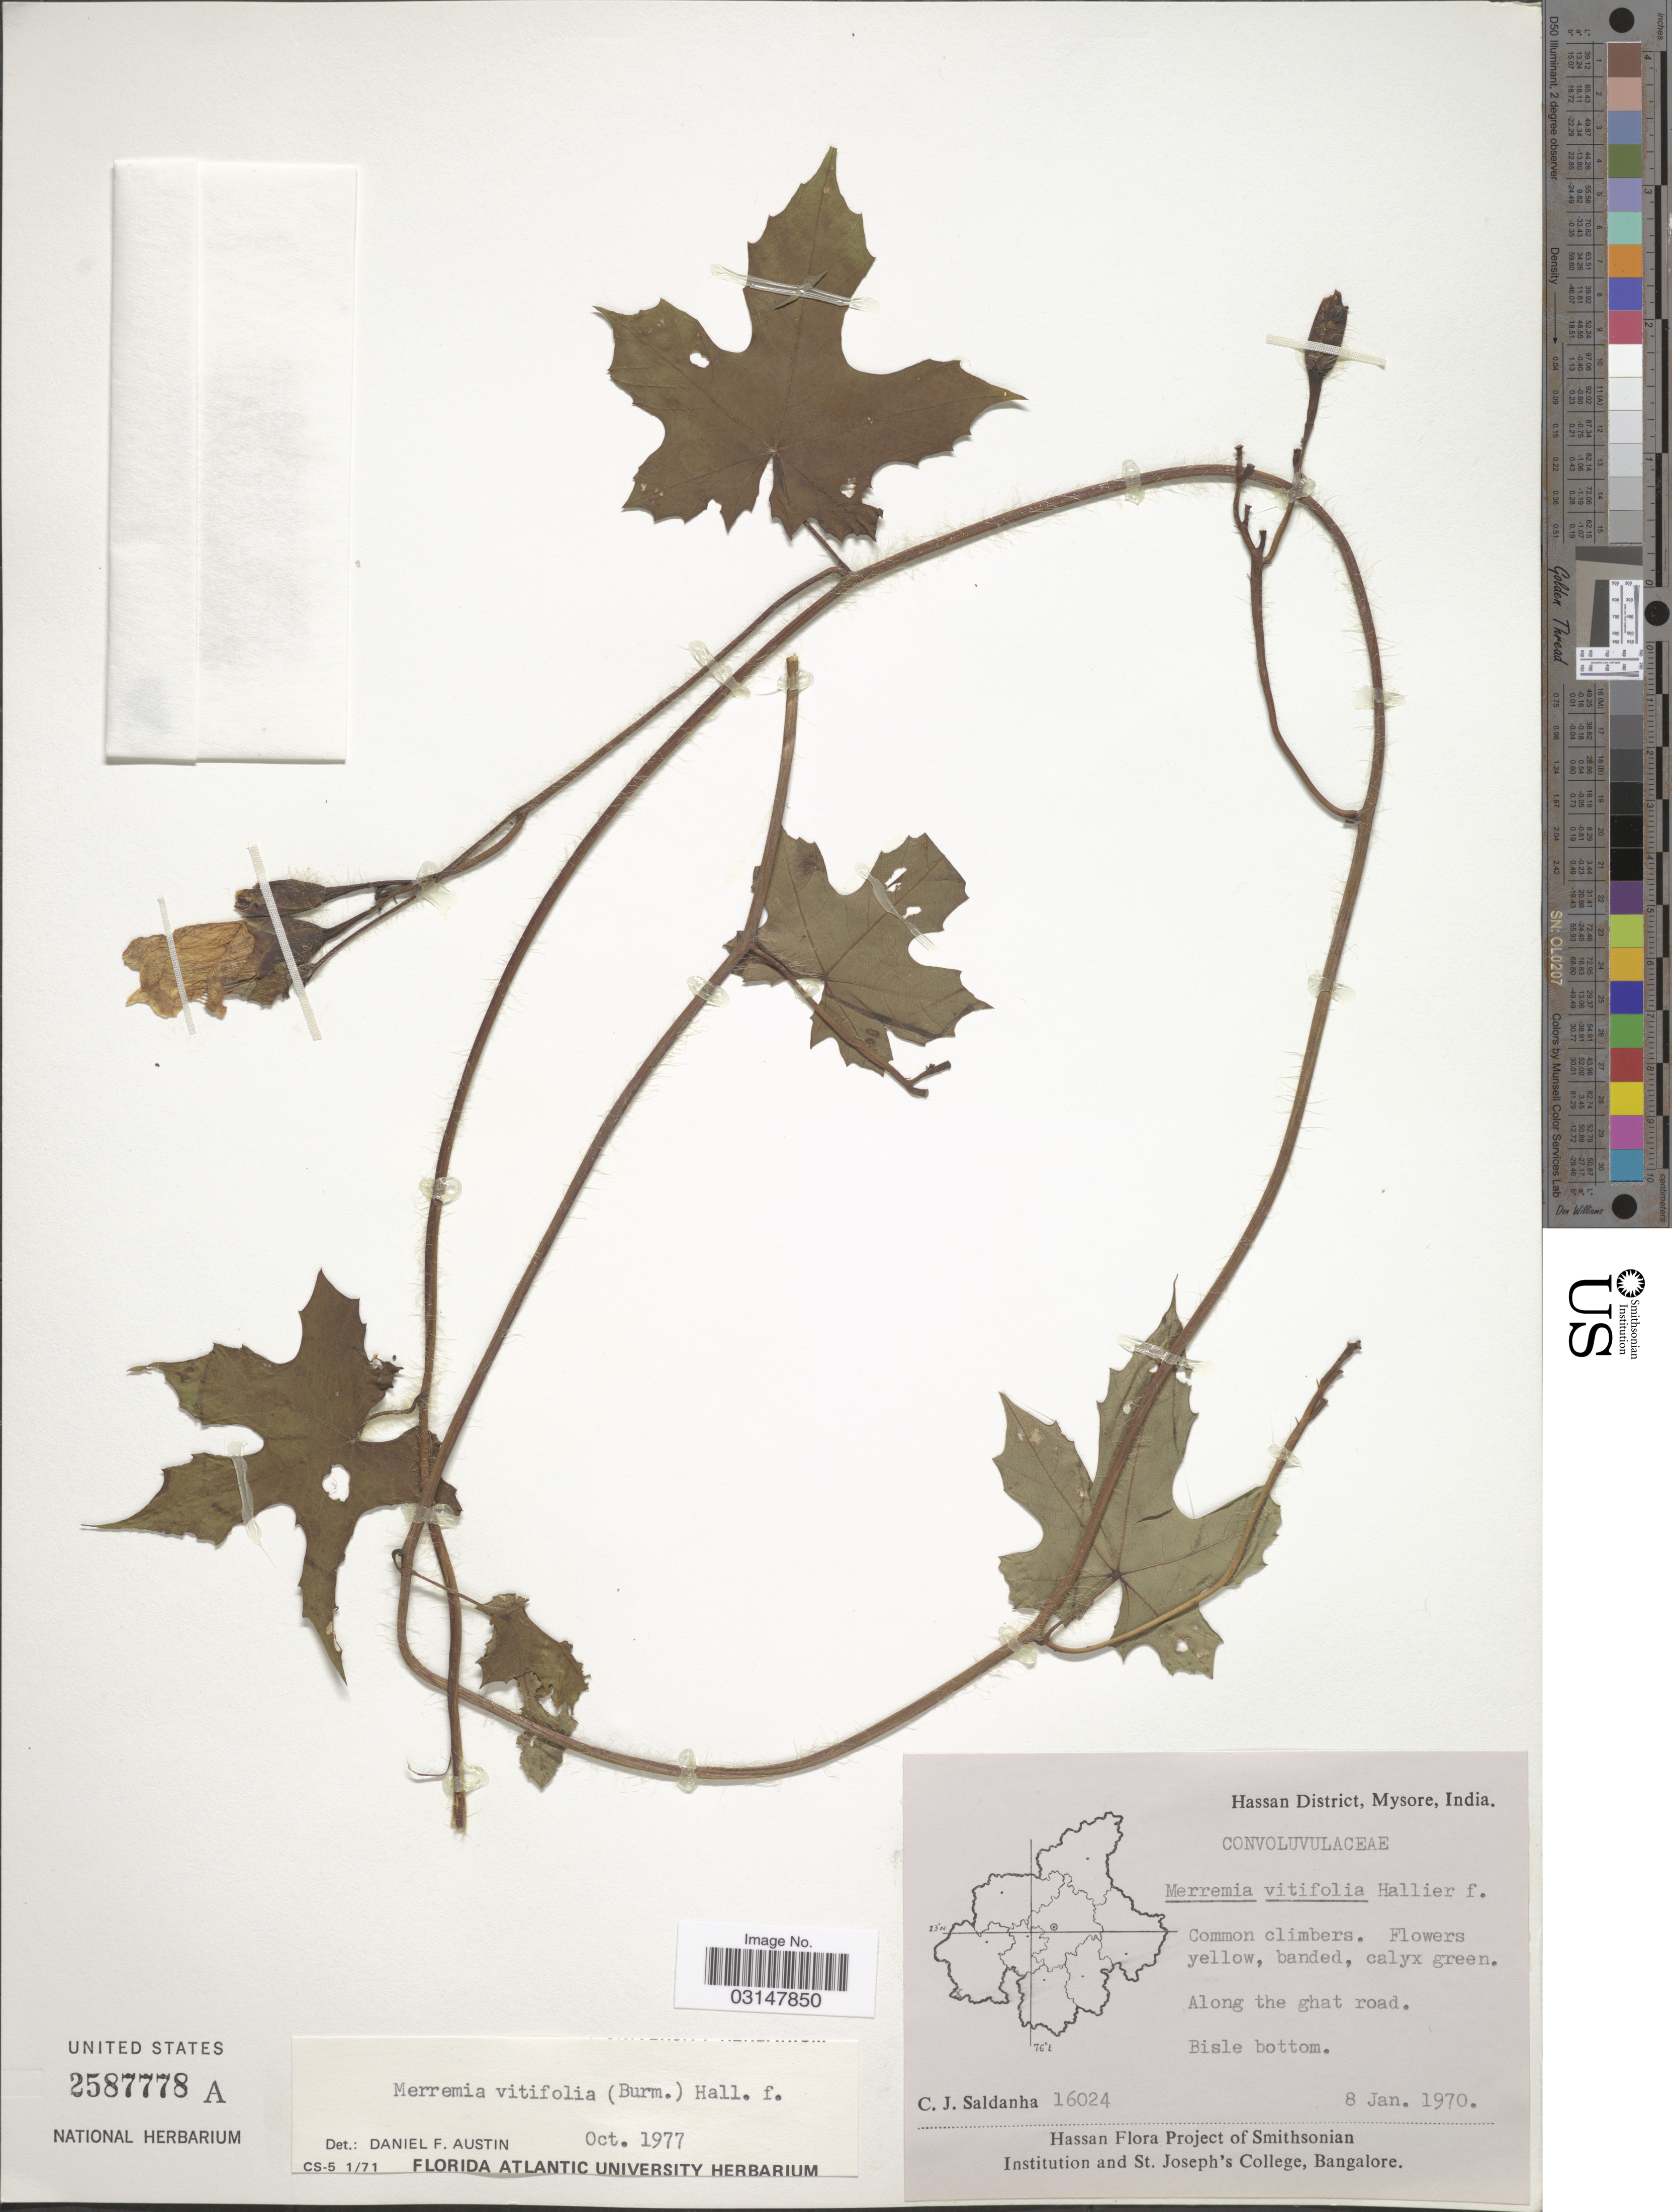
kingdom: Plantae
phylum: Tracheophyta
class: Magnoliopsida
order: Solanales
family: Convolvulaceae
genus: Distimake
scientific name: Distimake vitifolius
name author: (Burm. f.) Pisuttimarn & Petrongari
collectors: C. J. Saldanha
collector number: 16024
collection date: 1970-01-08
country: India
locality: Hassan District, Mysore. Along the ghat road. Bisle bottom.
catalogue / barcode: US 2587778A